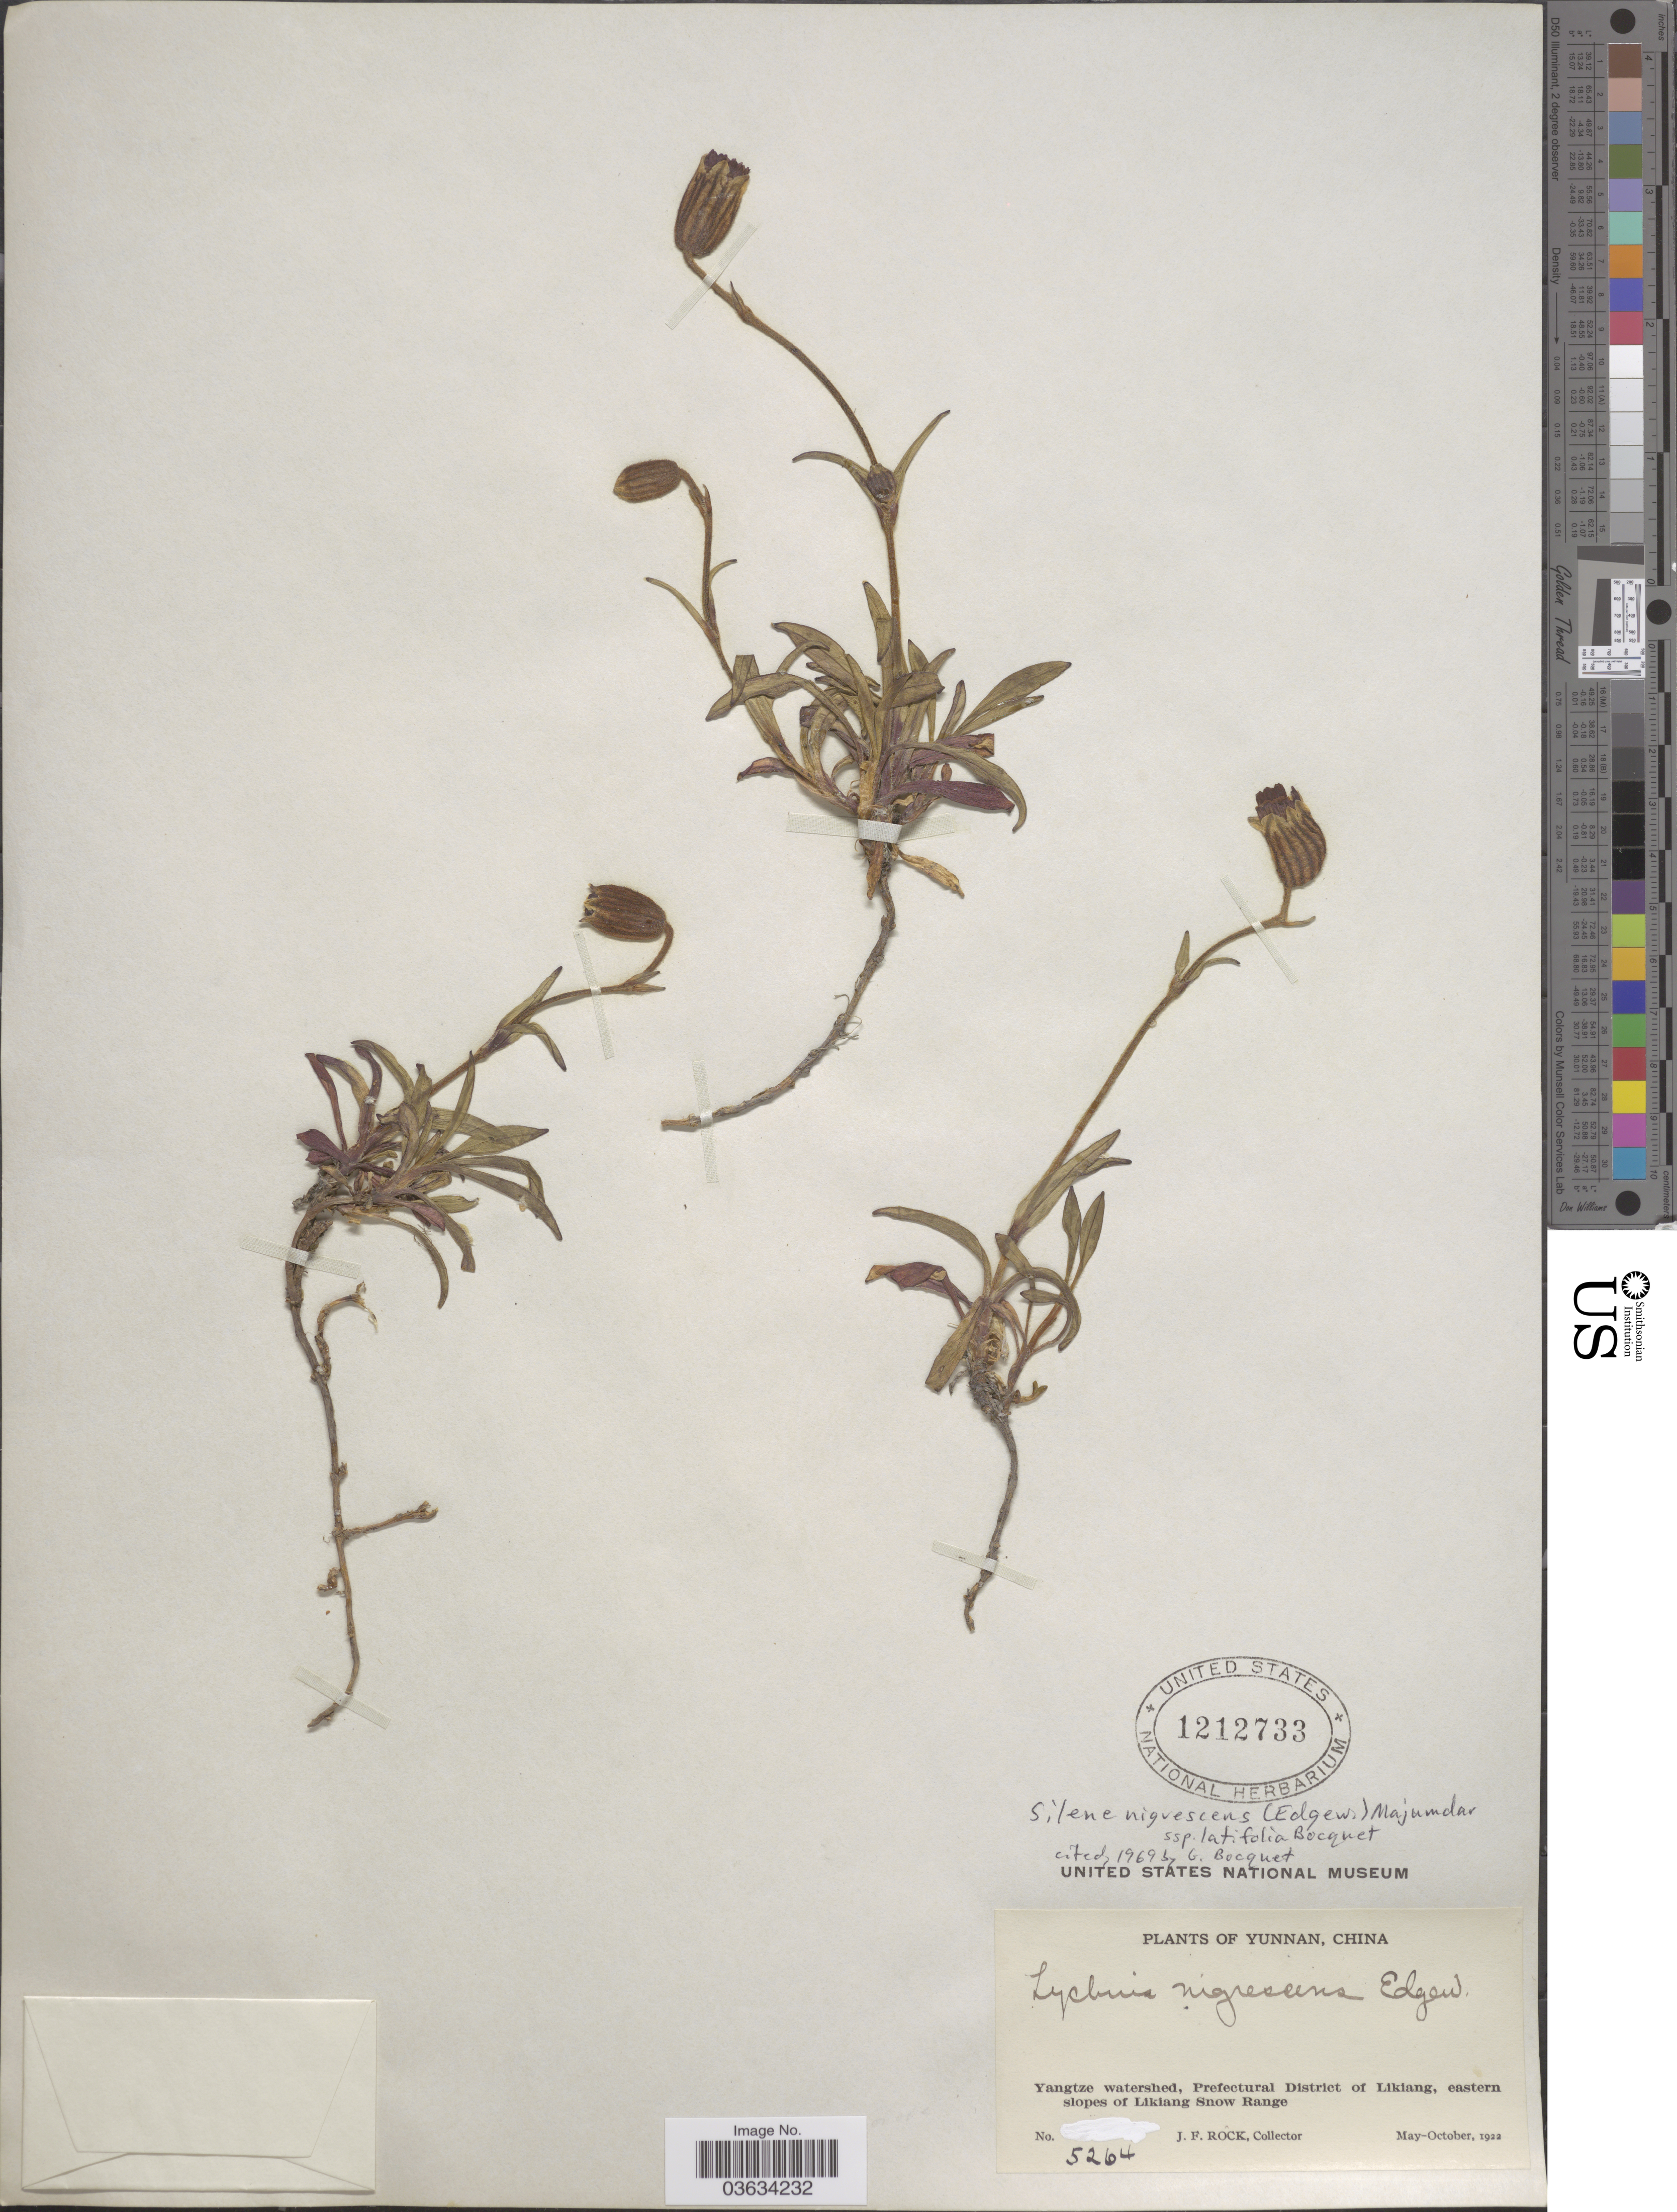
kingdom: Plantae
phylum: Tracheophyta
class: Magnoliopsida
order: Caryophyllales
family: Caryophyllaceae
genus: Silene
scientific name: Silene nigrescens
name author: (Edgew.) Majumdar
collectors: J. Rock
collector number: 5264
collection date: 1922-05/1922-10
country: China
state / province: Yunnan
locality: Yangtze watershed, Prefectural District of Likiang, eastern slopes of Likiang Snow Range.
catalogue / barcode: US 1212733